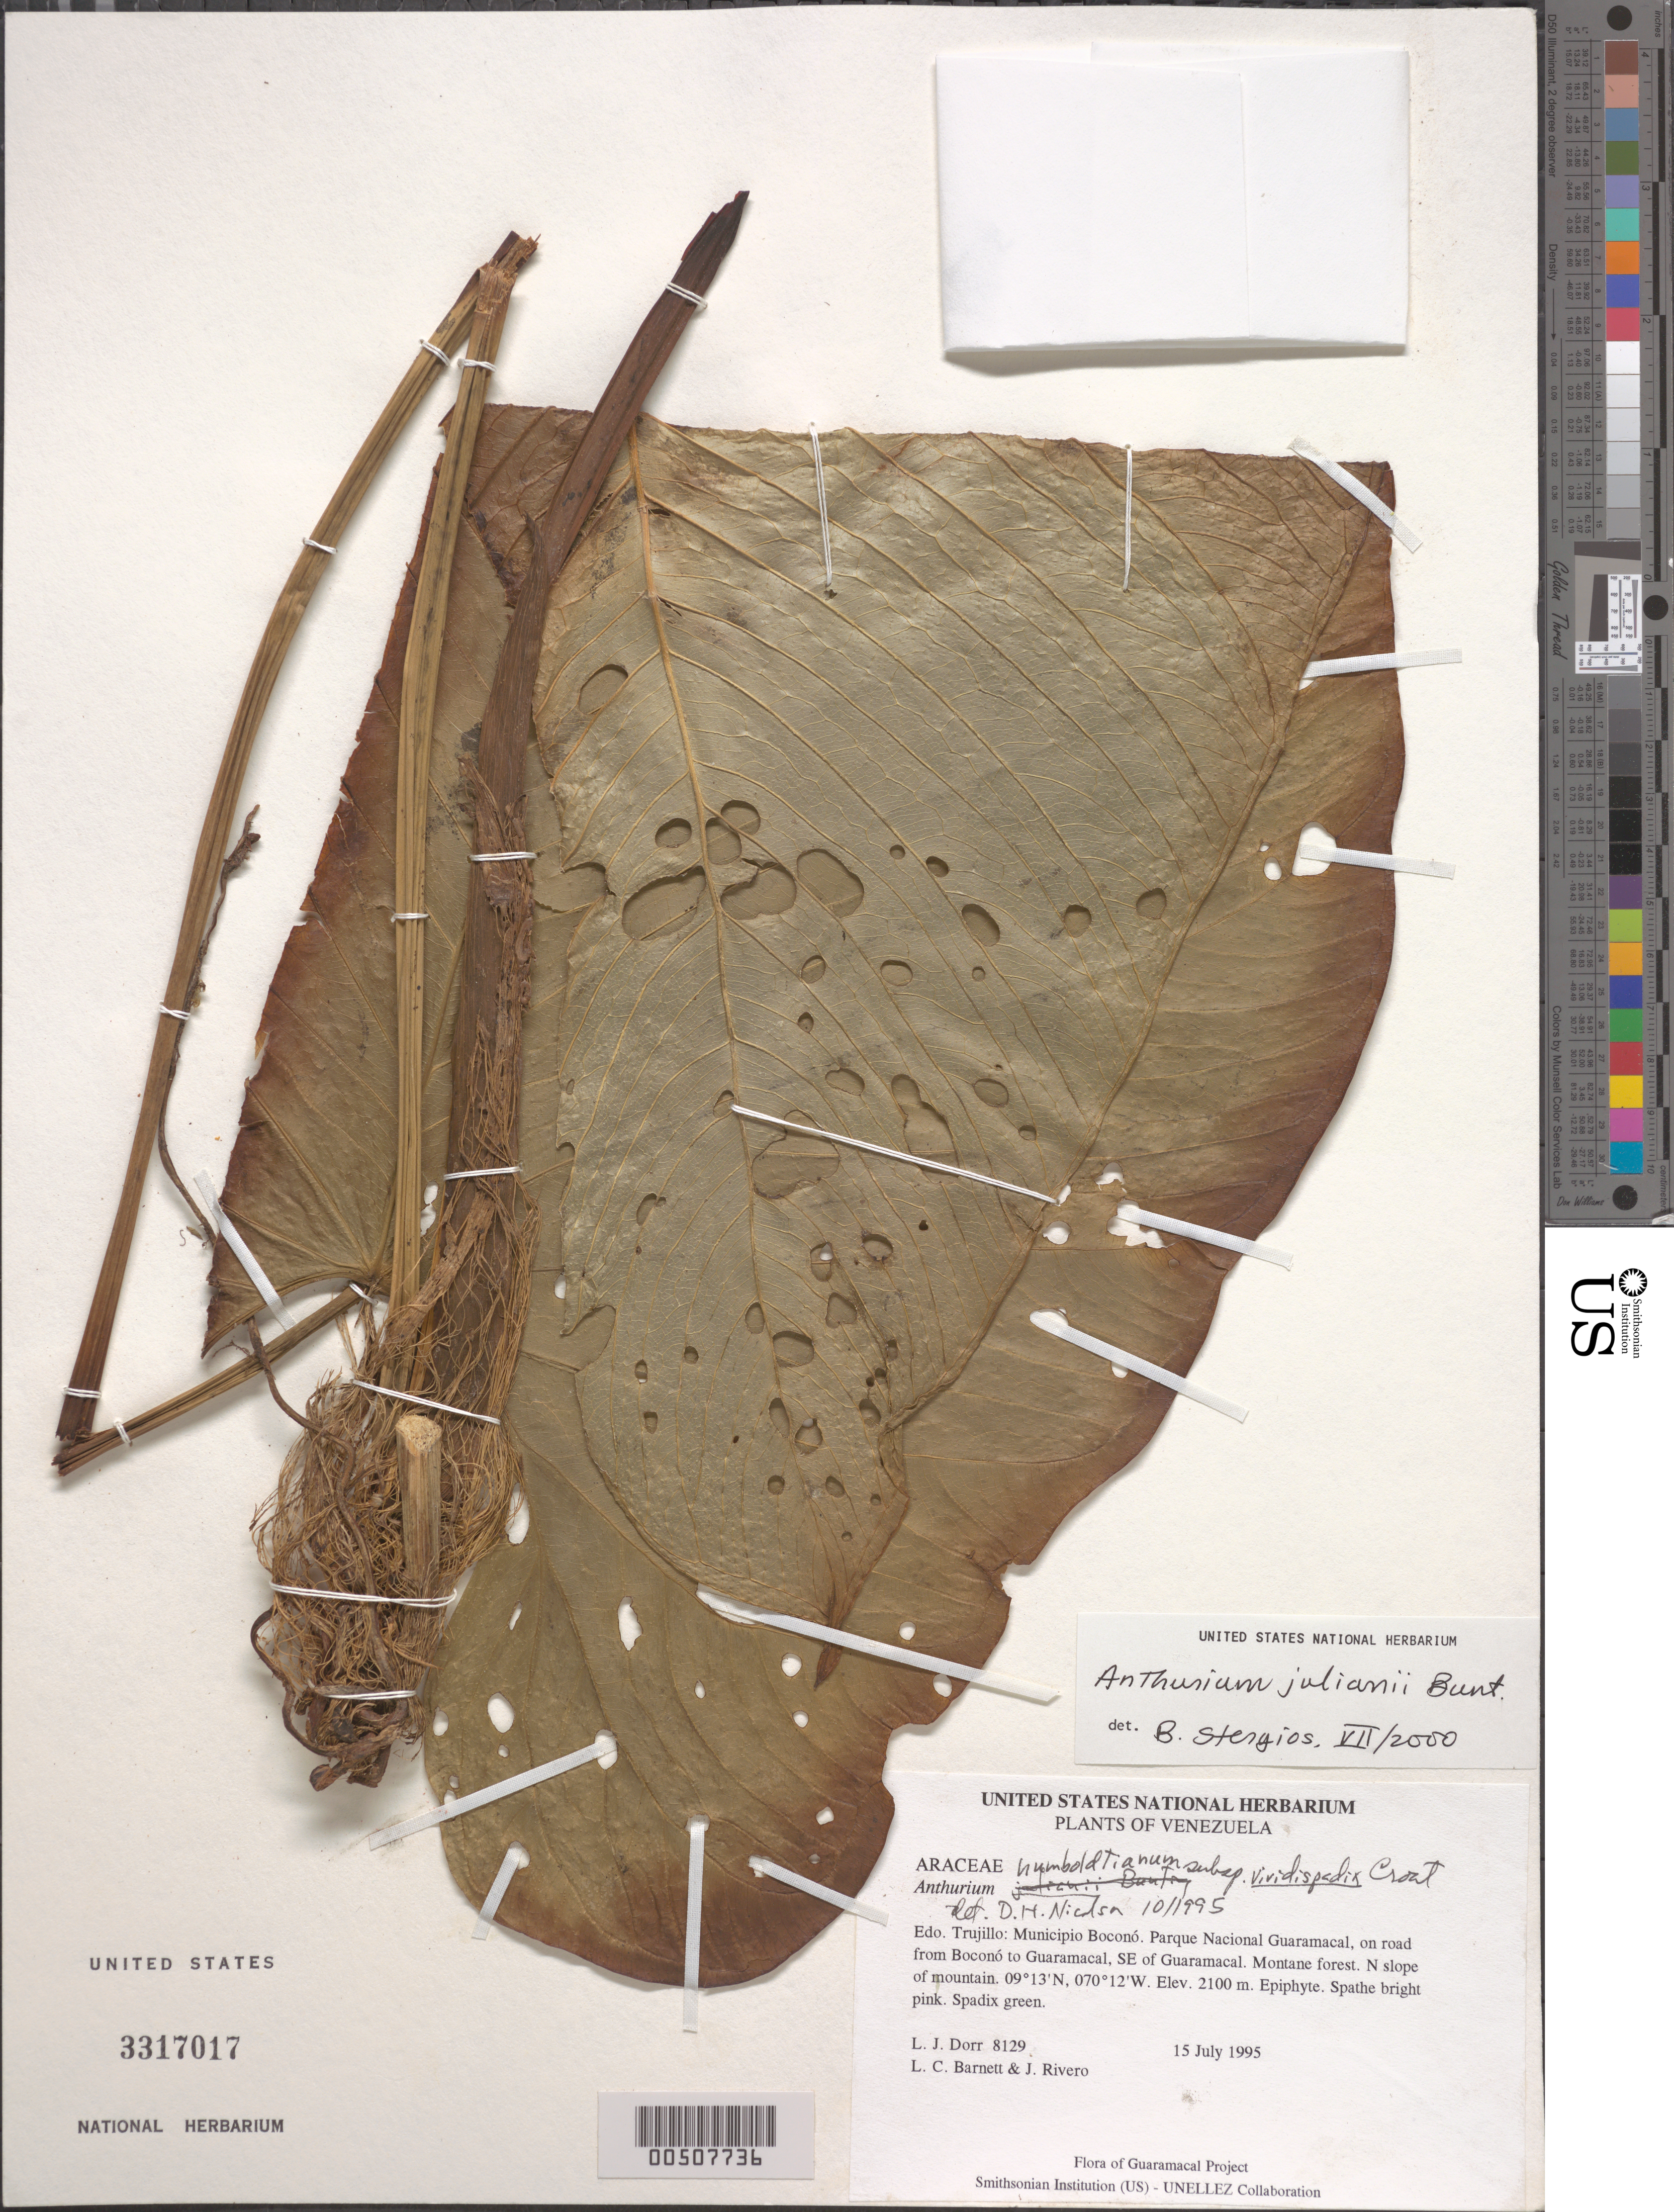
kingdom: Plantae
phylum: Tracheophyta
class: Liliopsida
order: Alismatales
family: Araceae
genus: Anthurium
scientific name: Anthurium julianii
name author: G.S. Bunting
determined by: Stergios, B. G.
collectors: L. J. Dorr, L. C. Barnett & J. Rivero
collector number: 8129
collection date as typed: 15 Jul 1995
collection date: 1995-07-15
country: Venezuela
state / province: Trujillo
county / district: Boconó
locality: Parque Nacional Guaramacal, road from Boconó to Guaramacal, SE of Boconó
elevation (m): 2100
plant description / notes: PORT, US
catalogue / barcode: US 3317017